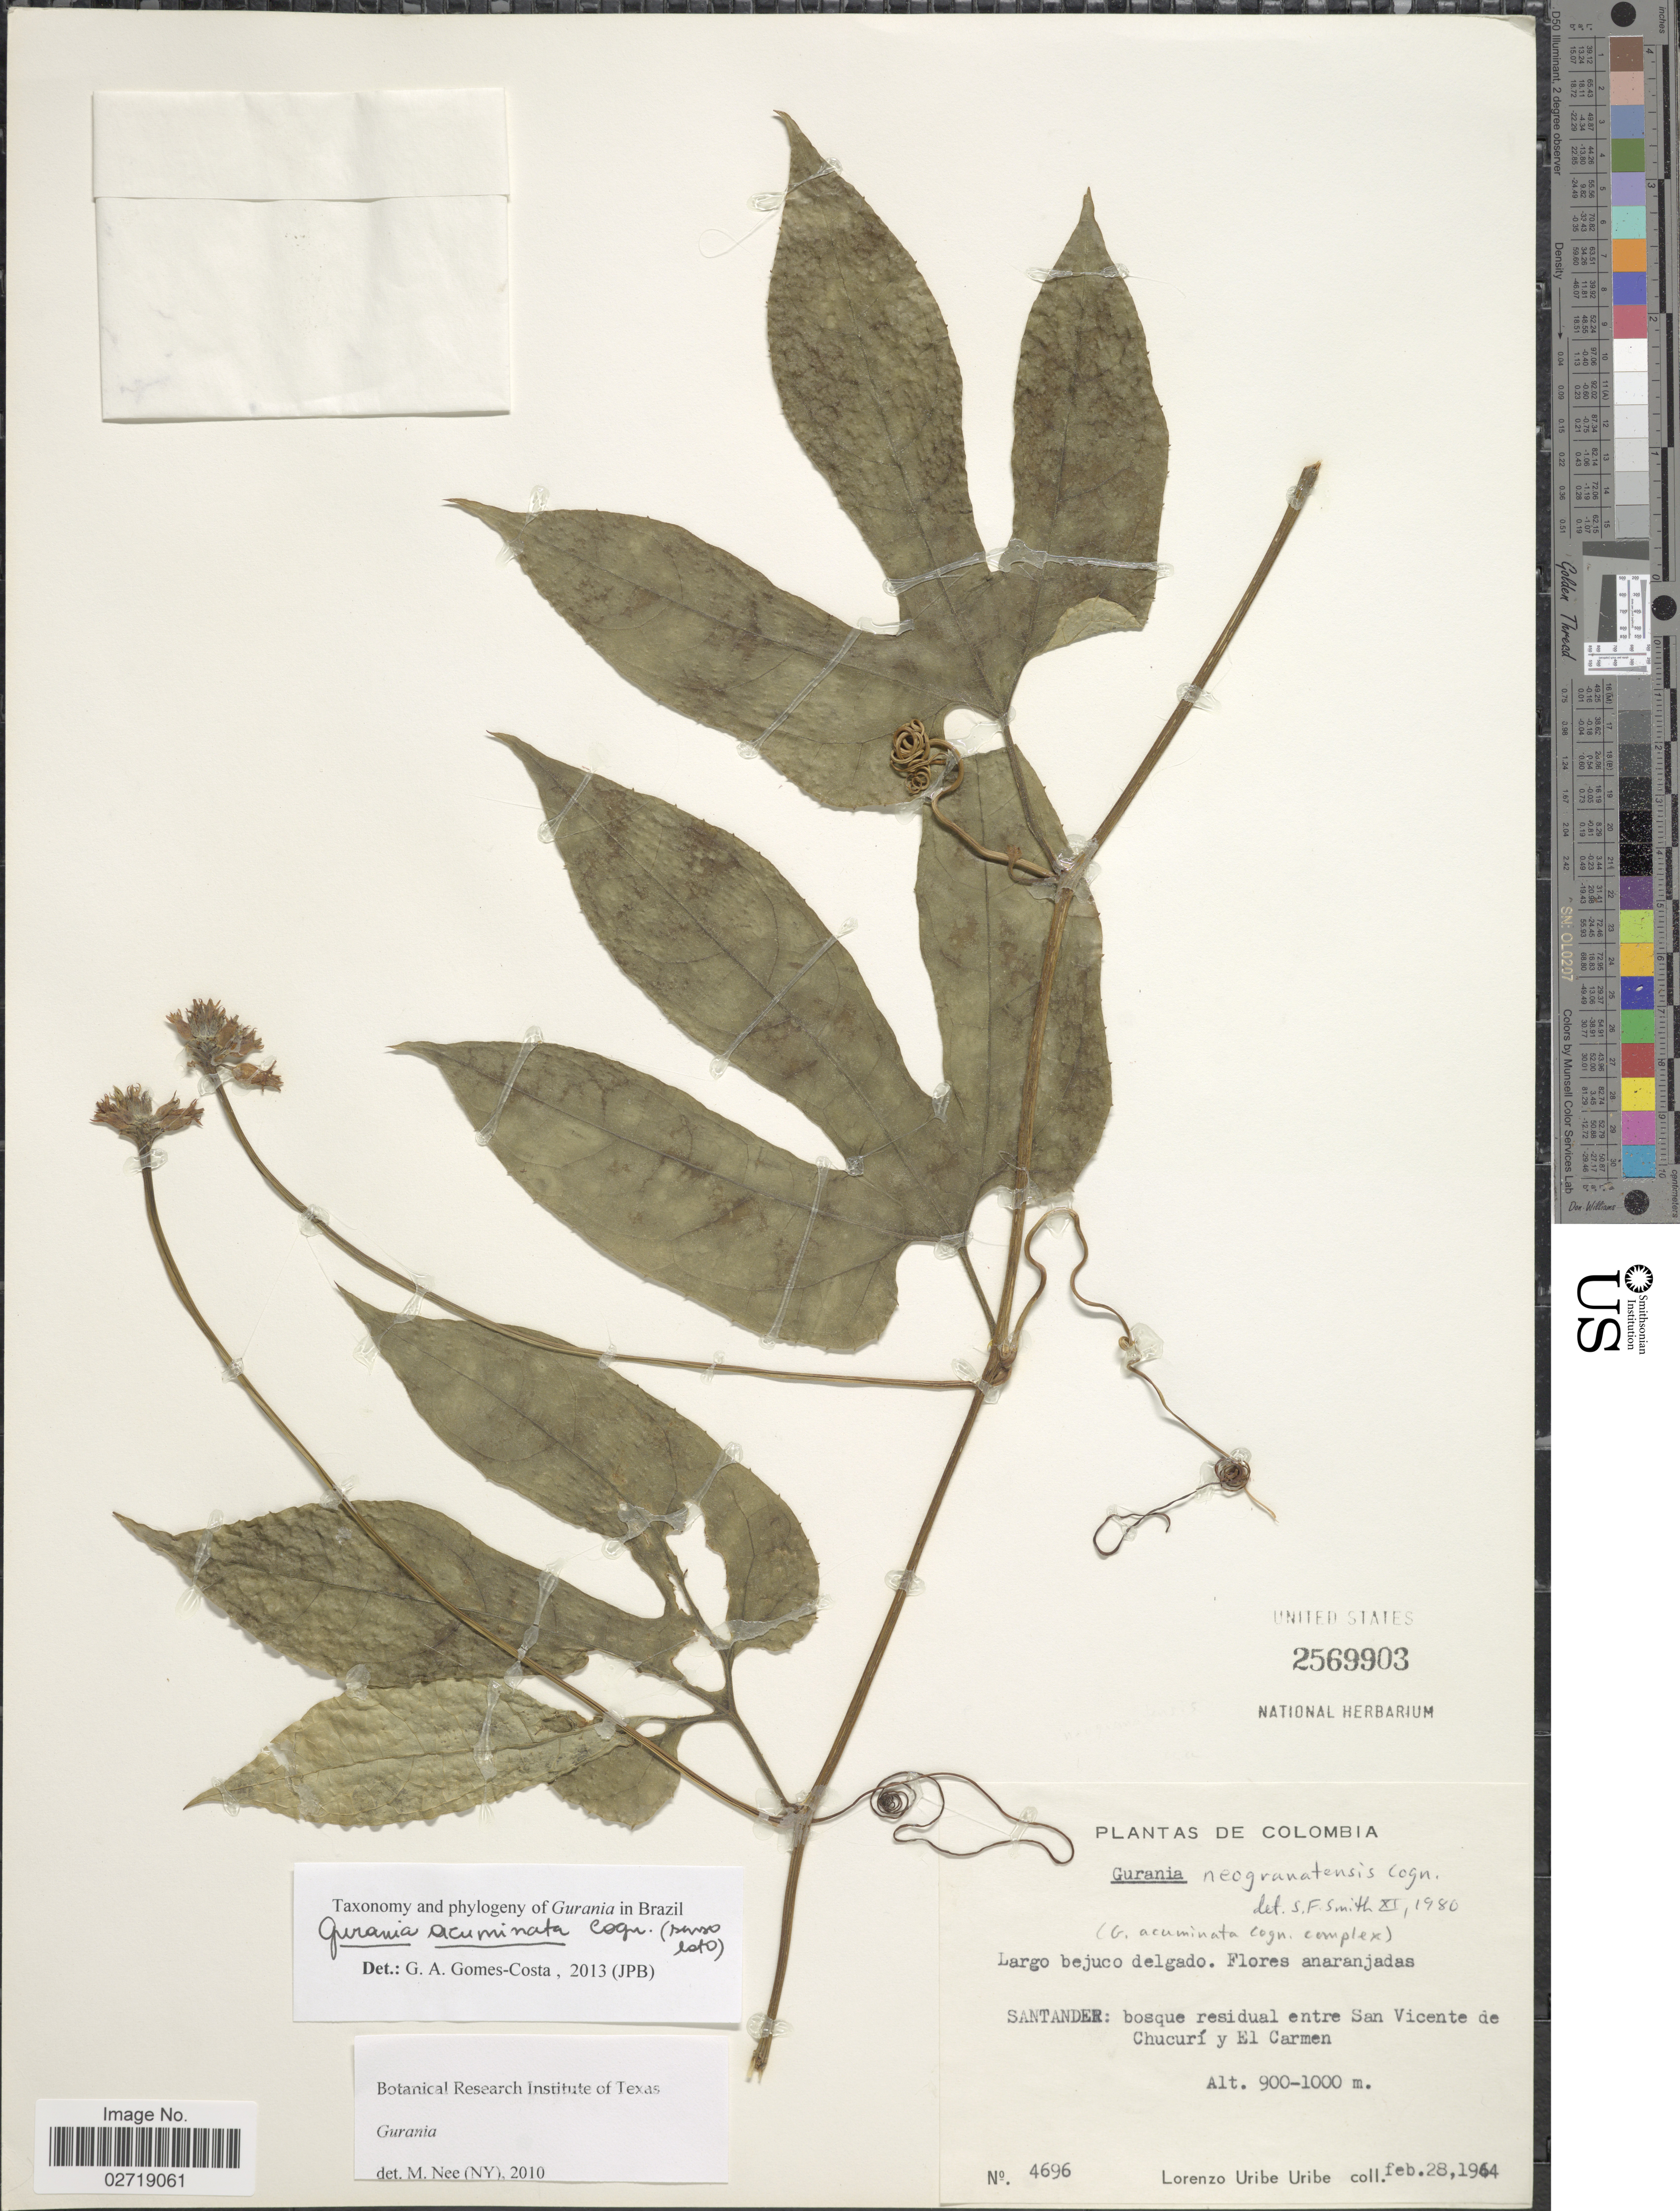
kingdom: Plantae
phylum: Tracheophyta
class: Magnoliopsida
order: Cucurbitales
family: Cucurbitaceae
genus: Gurania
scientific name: Gurania acuminata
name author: Cogn.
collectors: L. Uribe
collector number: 4696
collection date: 1964-02-28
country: Colombia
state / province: Santander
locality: Bosque residual entre San Vicente de Chucuri y El Carmen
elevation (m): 900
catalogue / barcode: US 2569903